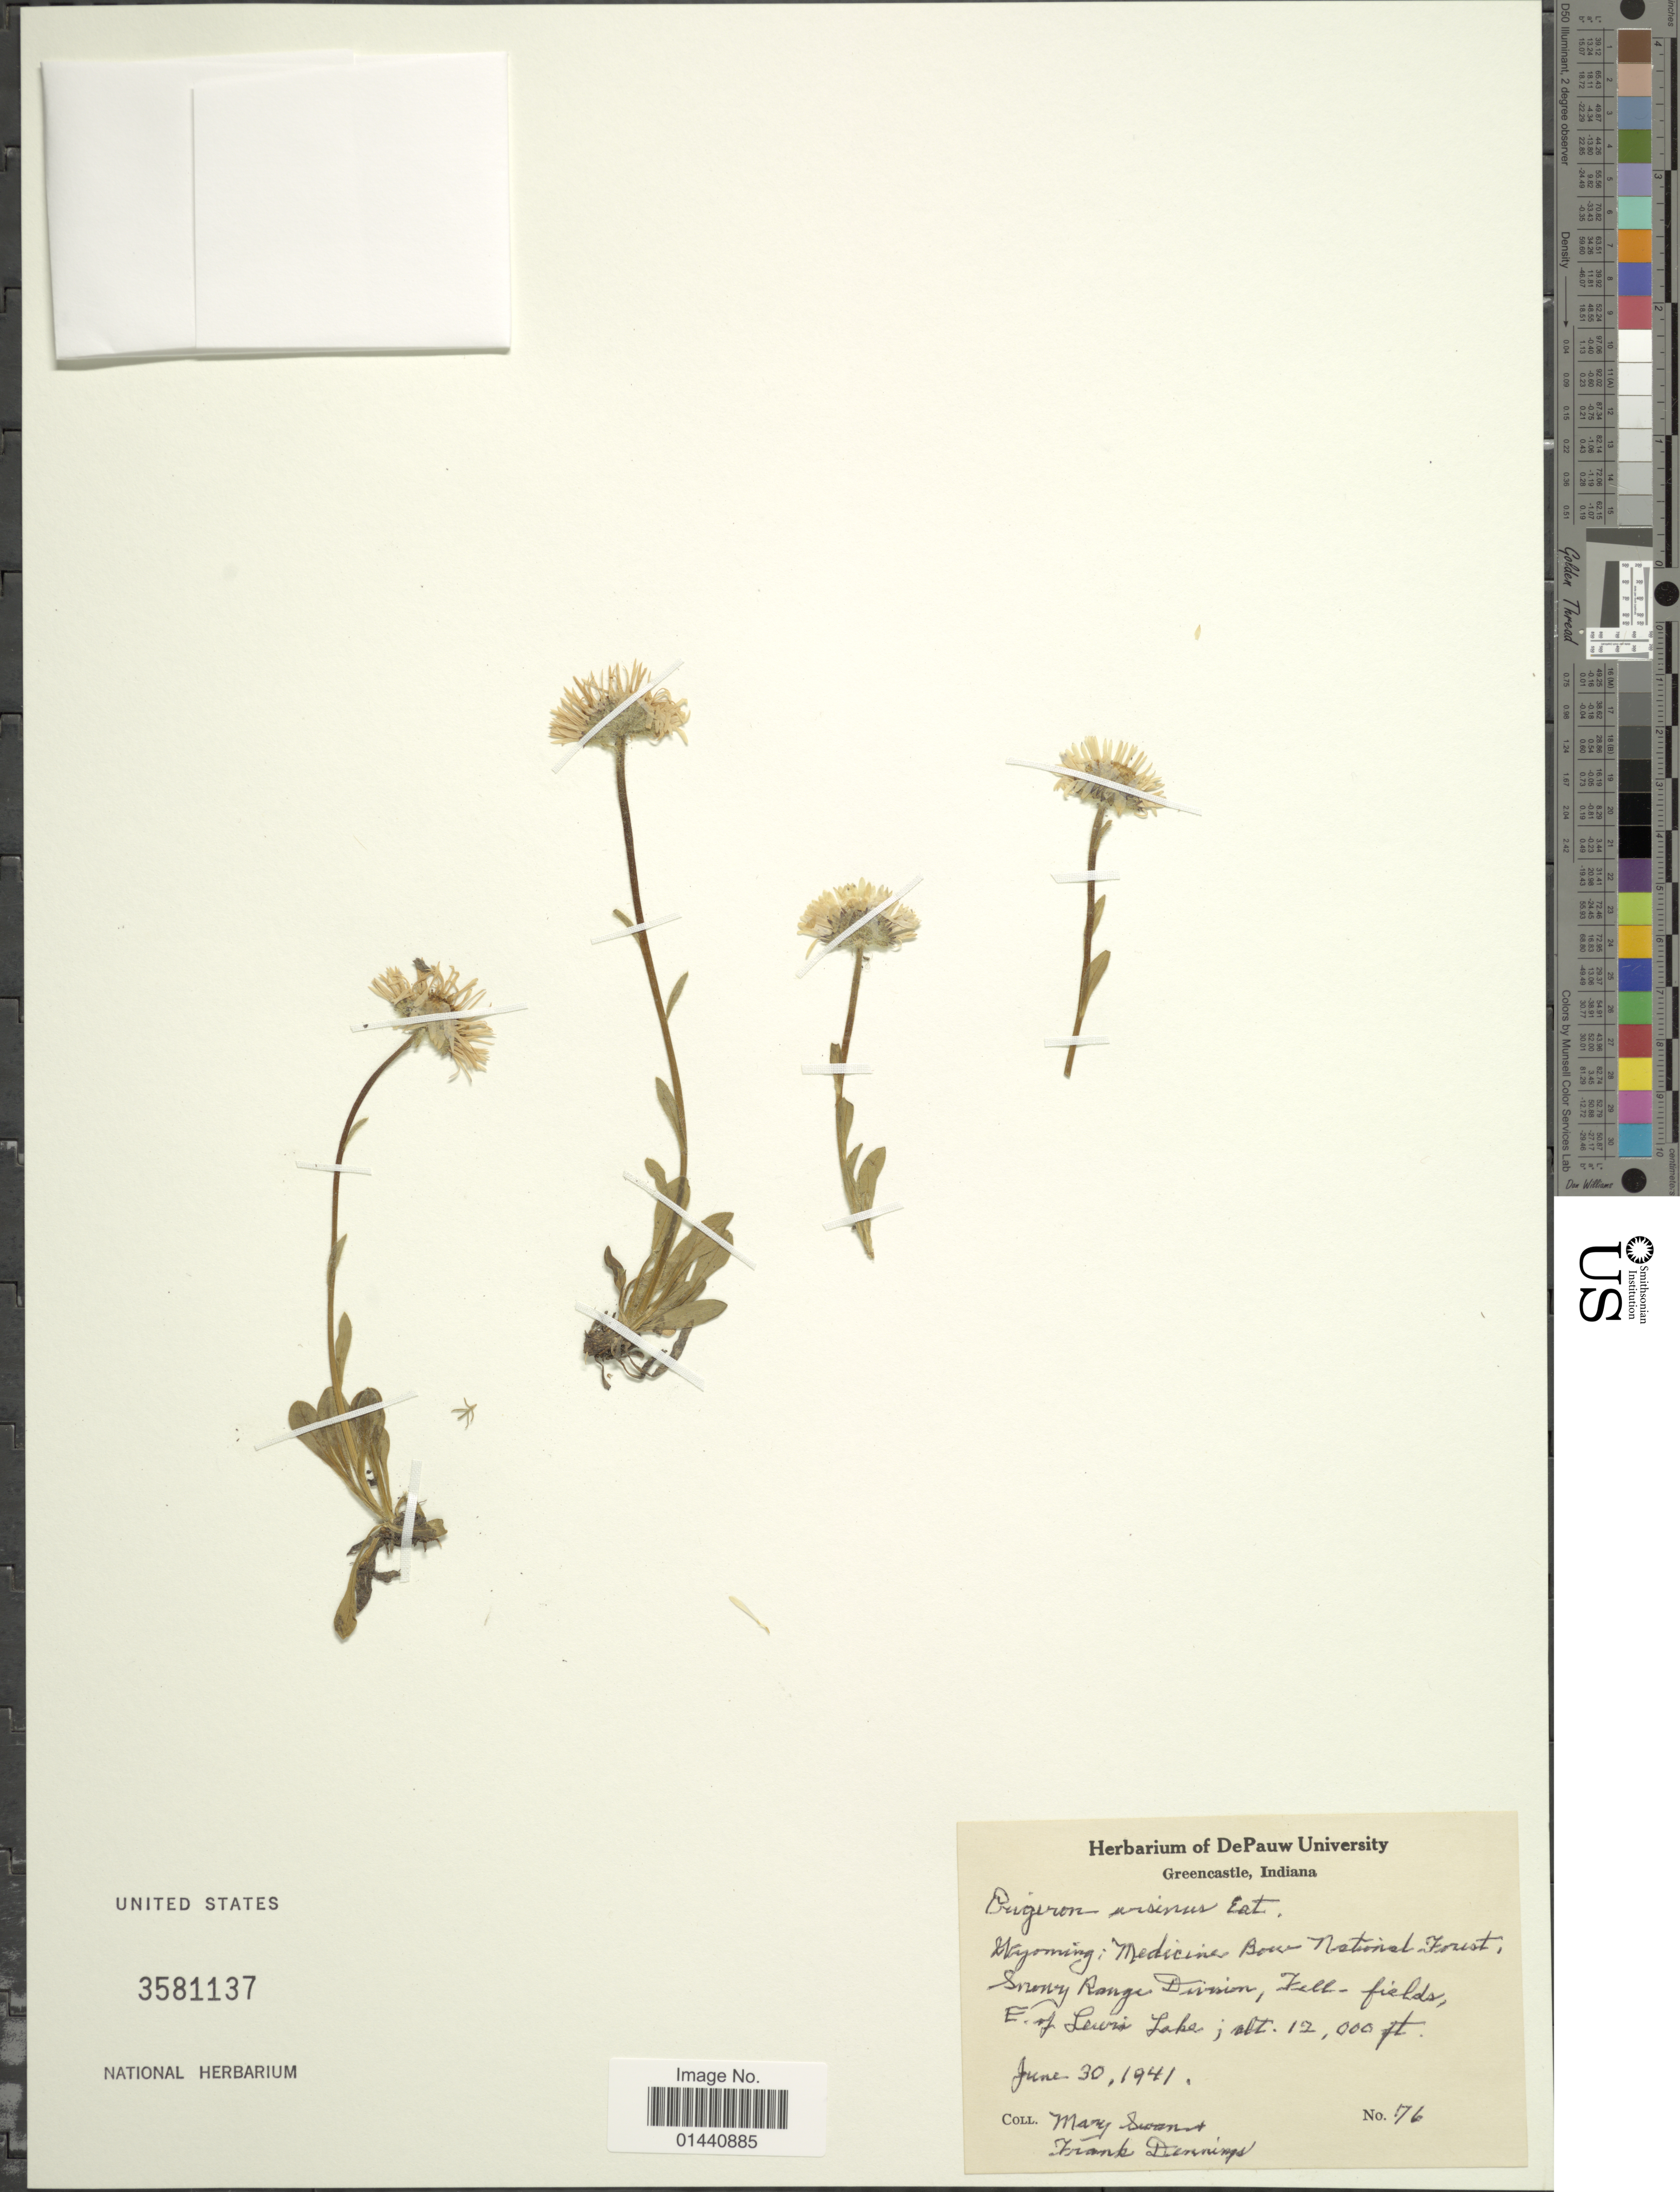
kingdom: Plantae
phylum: Tracheophyta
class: Magnoliopsida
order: Asterales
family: Asteraceae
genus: Erigeron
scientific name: Erigeron ursinus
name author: D.C. Eaton in C. King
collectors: M. Swan & F. Dunning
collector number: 76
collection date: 1941-06-30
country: United States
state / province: Wyoming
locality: Medicine Bow National Forest. Snowy Range Division, Fell-fields, E. of Lewis Lake.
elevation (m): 3658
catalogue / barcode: US 3581137